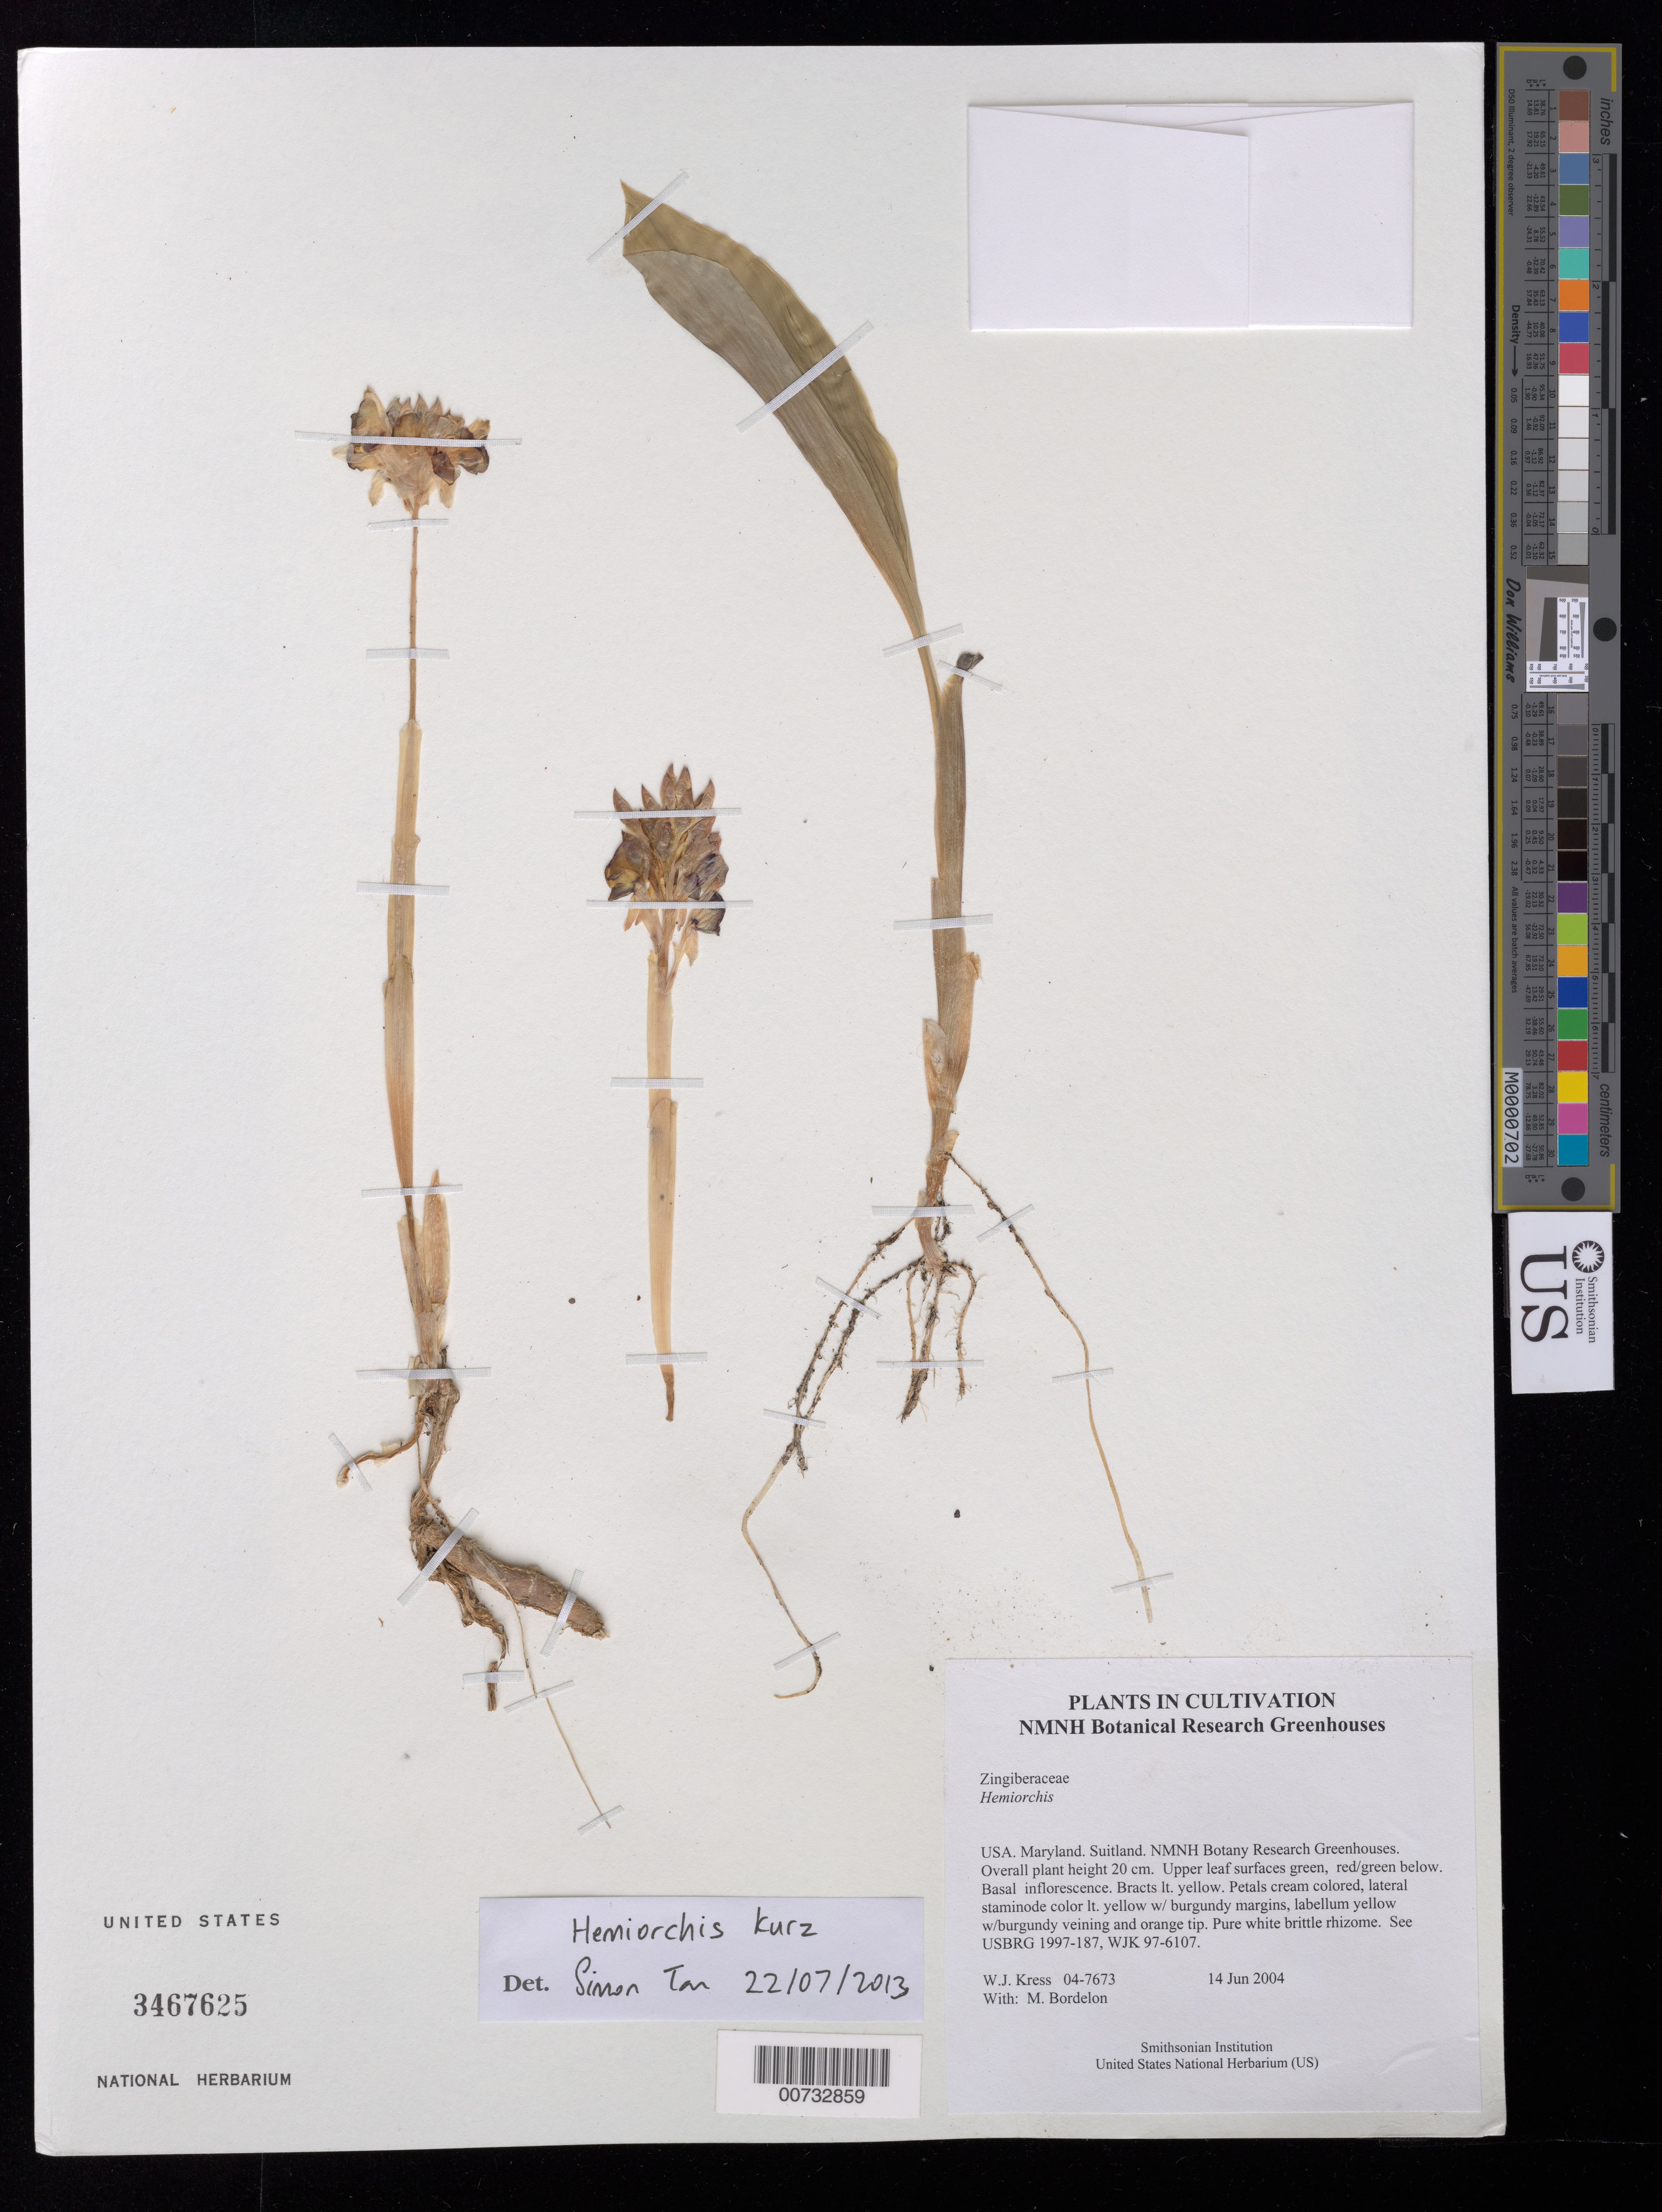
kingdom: Plantae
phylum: Tracheophyta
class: Liliopsida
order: Zingiberales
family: Zingiberaceae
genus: Hemiorchis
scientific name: Hemiorchis sp.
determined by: Tan, Simon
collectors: W. J. Kress & M. Bordelon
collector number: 04-7673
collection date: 2004-06-14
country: United States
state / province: Maryland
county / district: Prince George's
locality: NMNH Botany Research Greenhouses. Suitland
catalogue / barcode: US 3467625